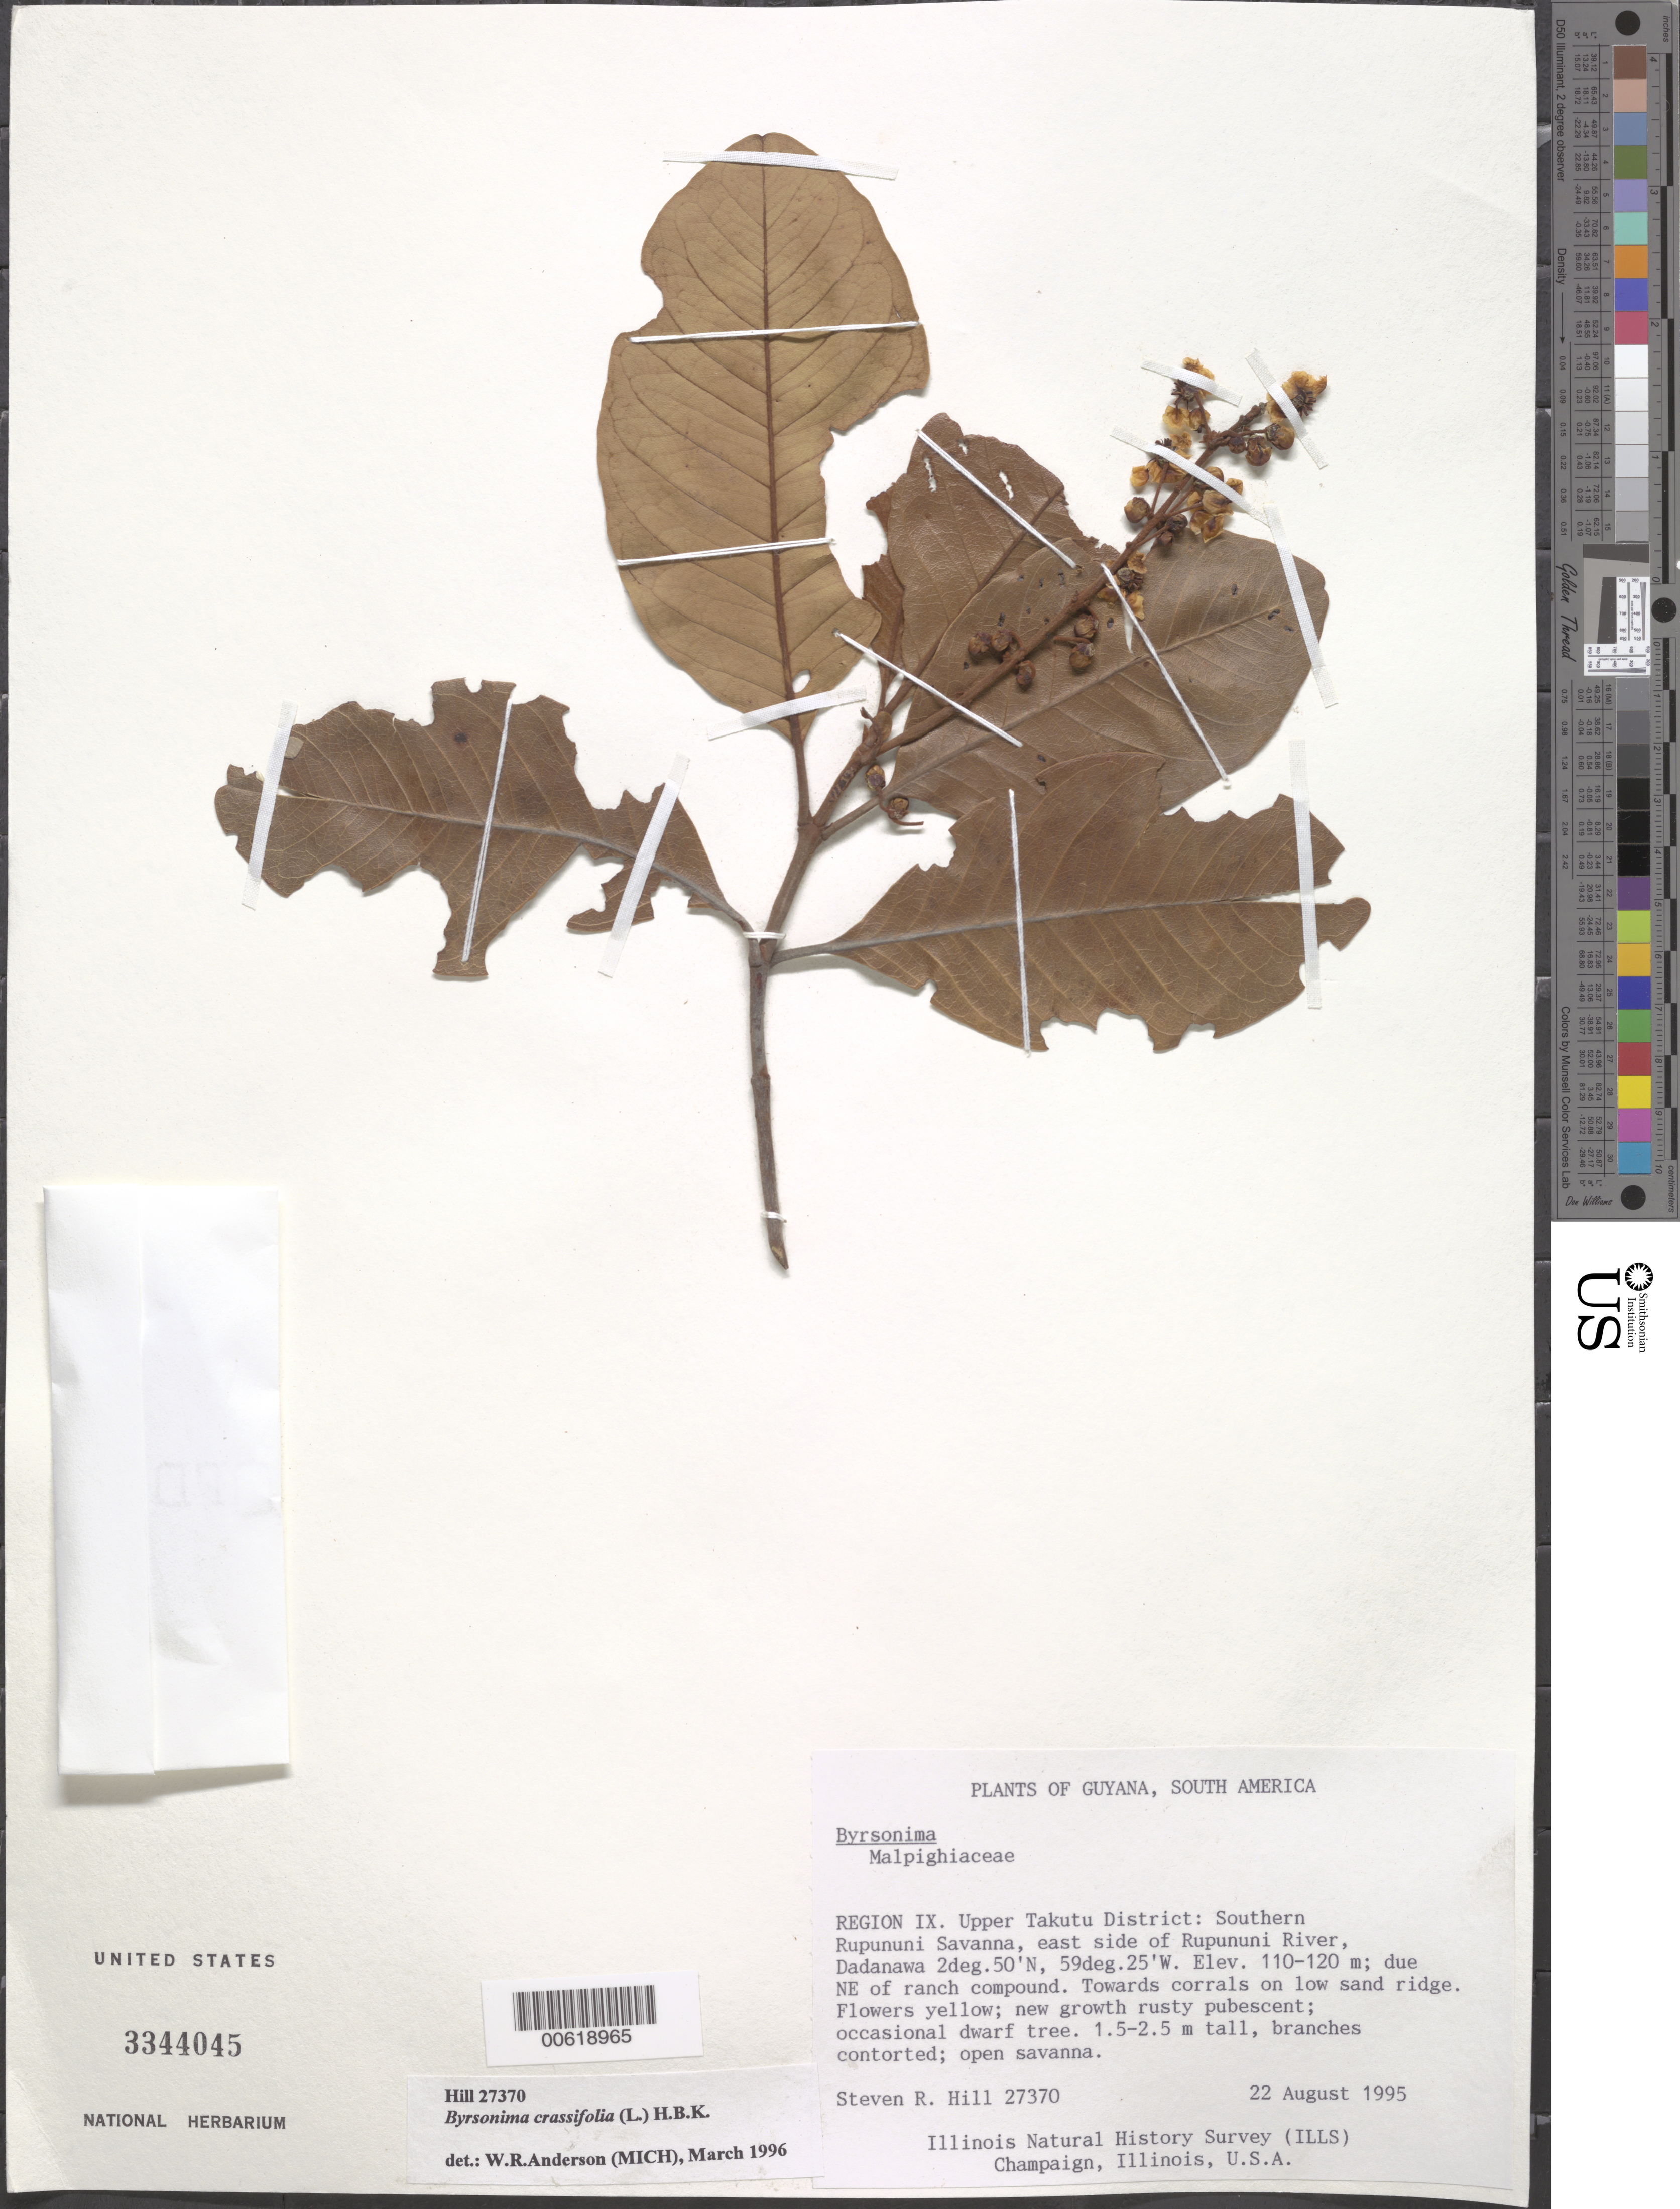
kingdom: Plantae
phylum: Tracheophyta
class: Magnoliopsida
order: Malpighiales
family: Malpighiaceae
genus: Byrsonima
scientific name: Byrsonima crassifolia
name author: (L.) Kunth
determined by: Anderson, W. R., (MICH), University of Michigan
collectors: S. R. Hill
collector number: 27370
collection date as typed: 22-Aug-95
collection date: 1995-08-22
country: Guyana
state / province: U. Takutu-U. Essequibo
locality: Dadanawa, southern Rupununi Savanna, E side of Rupununi R.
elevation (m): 110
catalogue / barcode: US 3344045